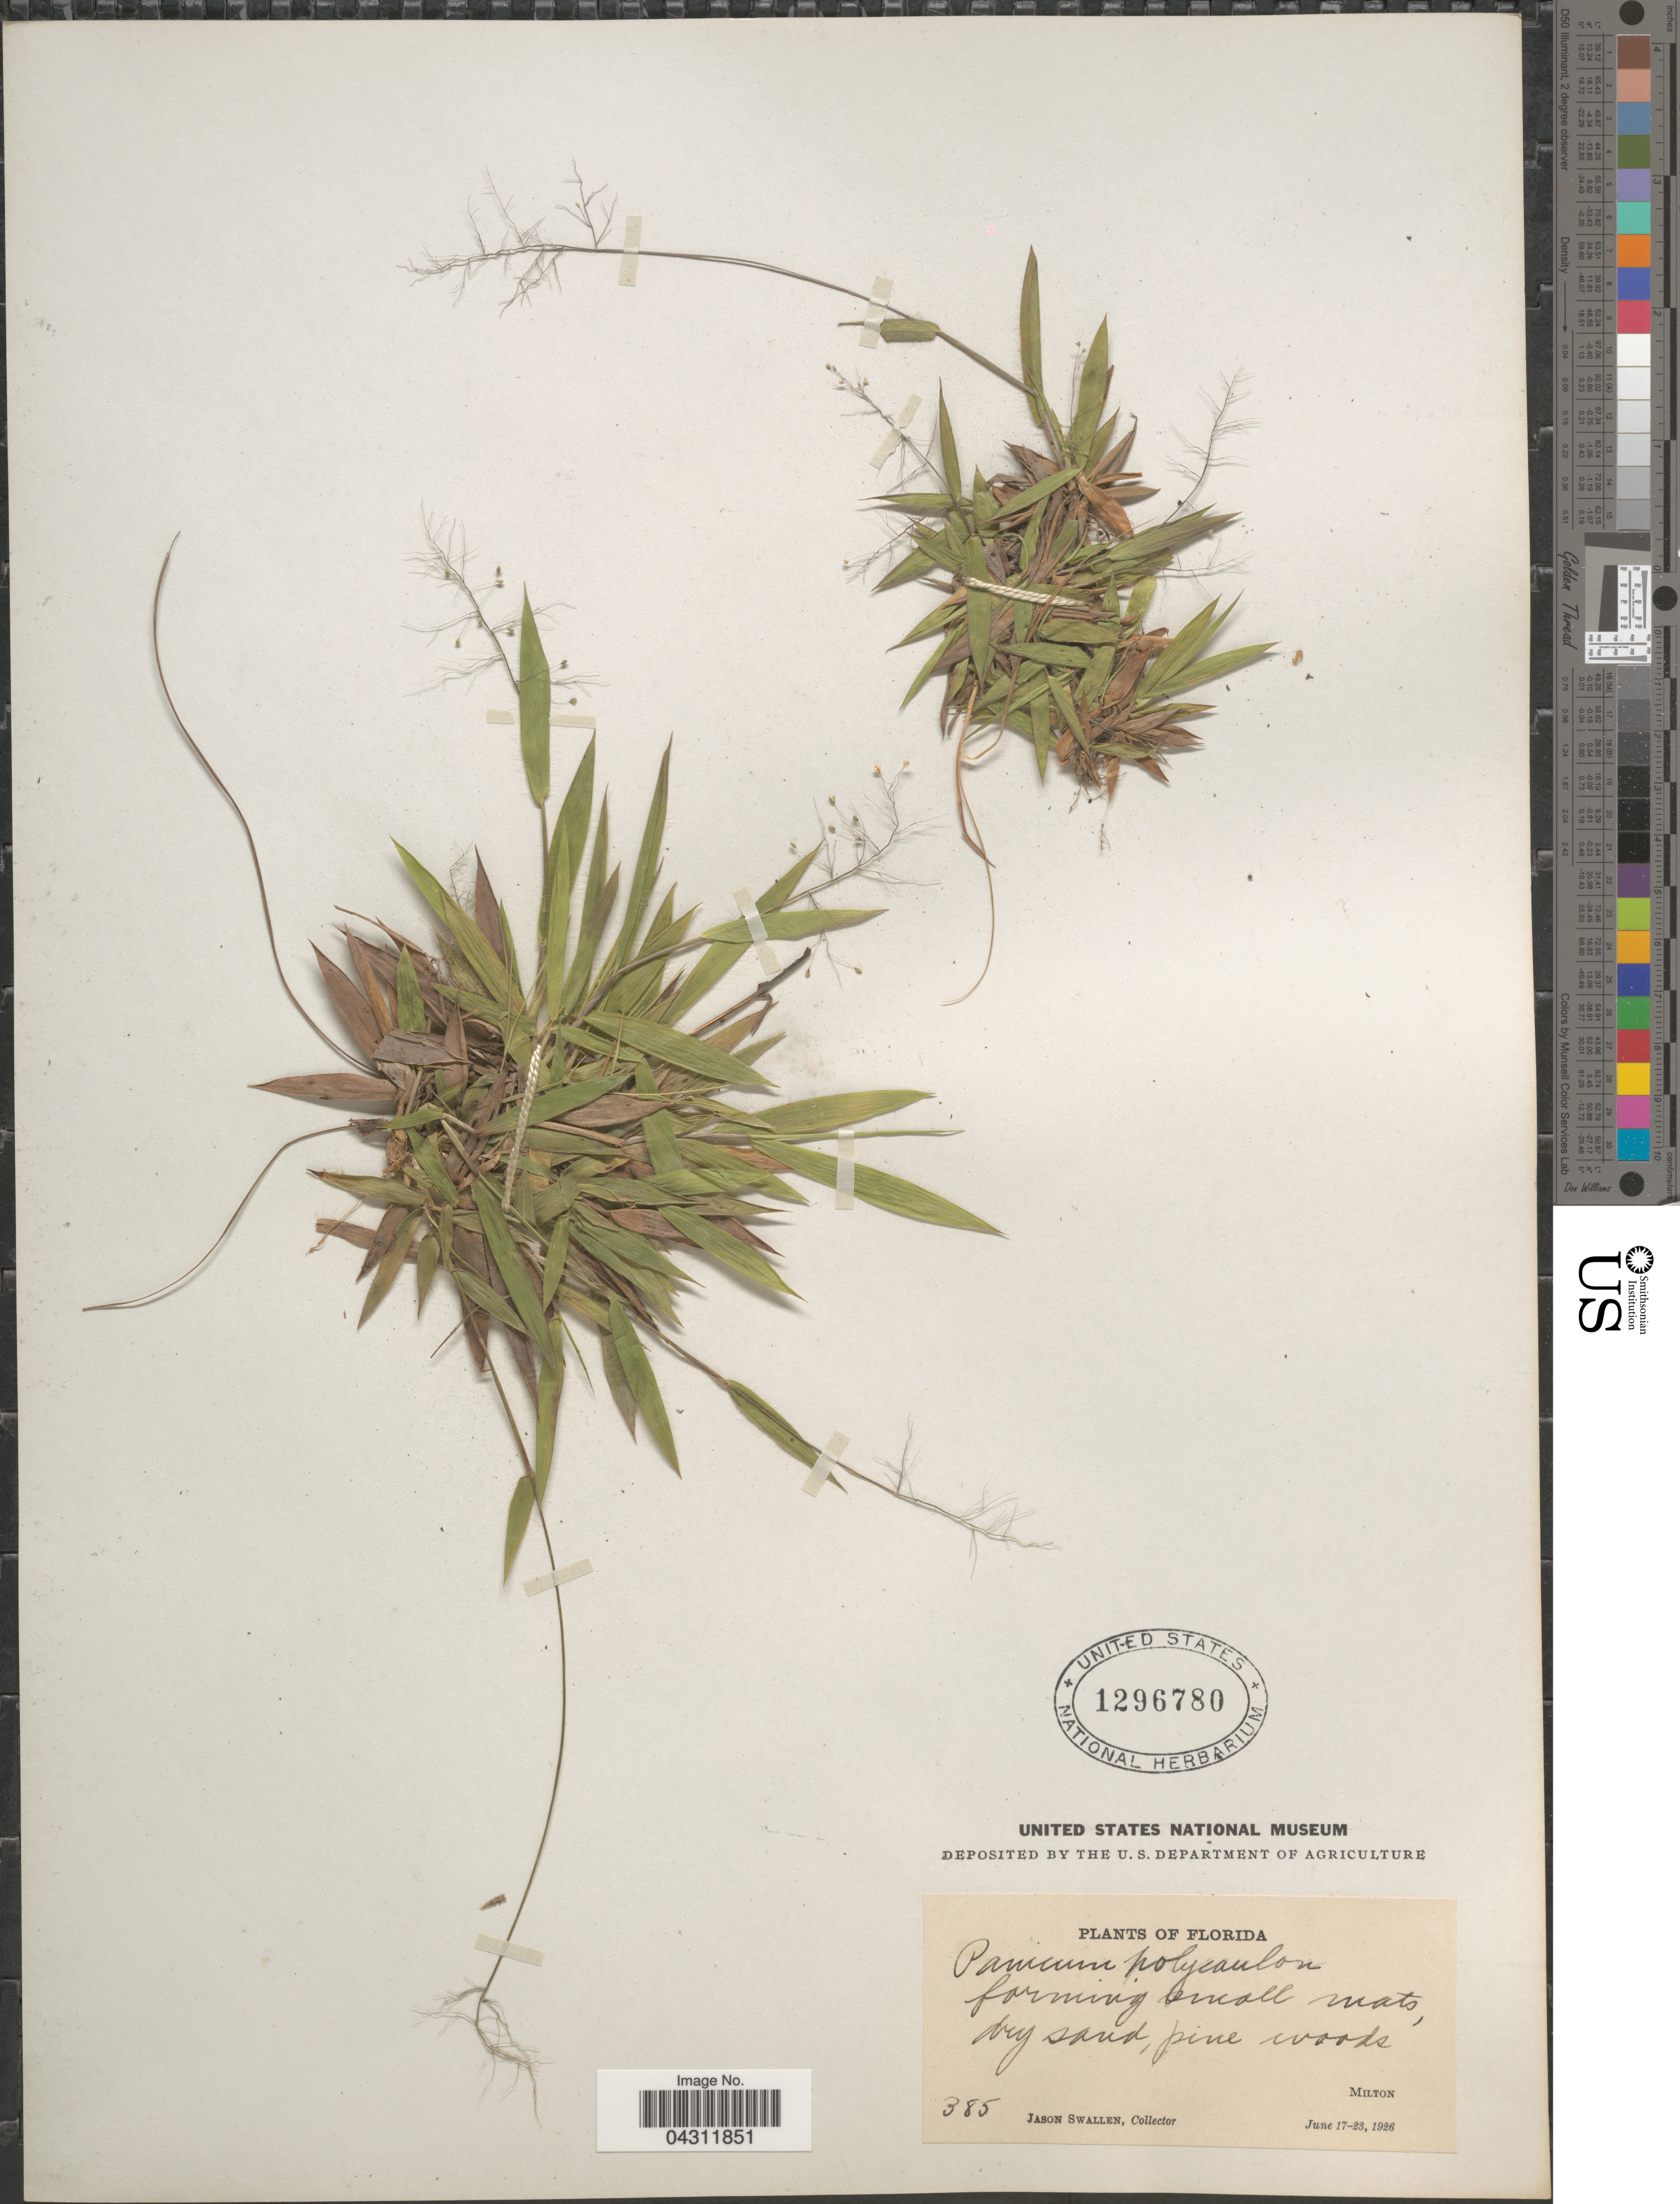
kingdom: Plantae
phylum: Tracheophyta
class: Liliopsida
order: Poales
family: Poaceae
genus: Dichanthelium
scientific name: Dichanthelium strigosum var. glabrescens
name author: (Griseb.) Freckmann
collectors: J. R. Swallen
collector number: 385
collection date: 1926-06-17/1926-06-23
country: United States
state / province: Florida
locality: Milton.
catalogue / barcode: US 1296780